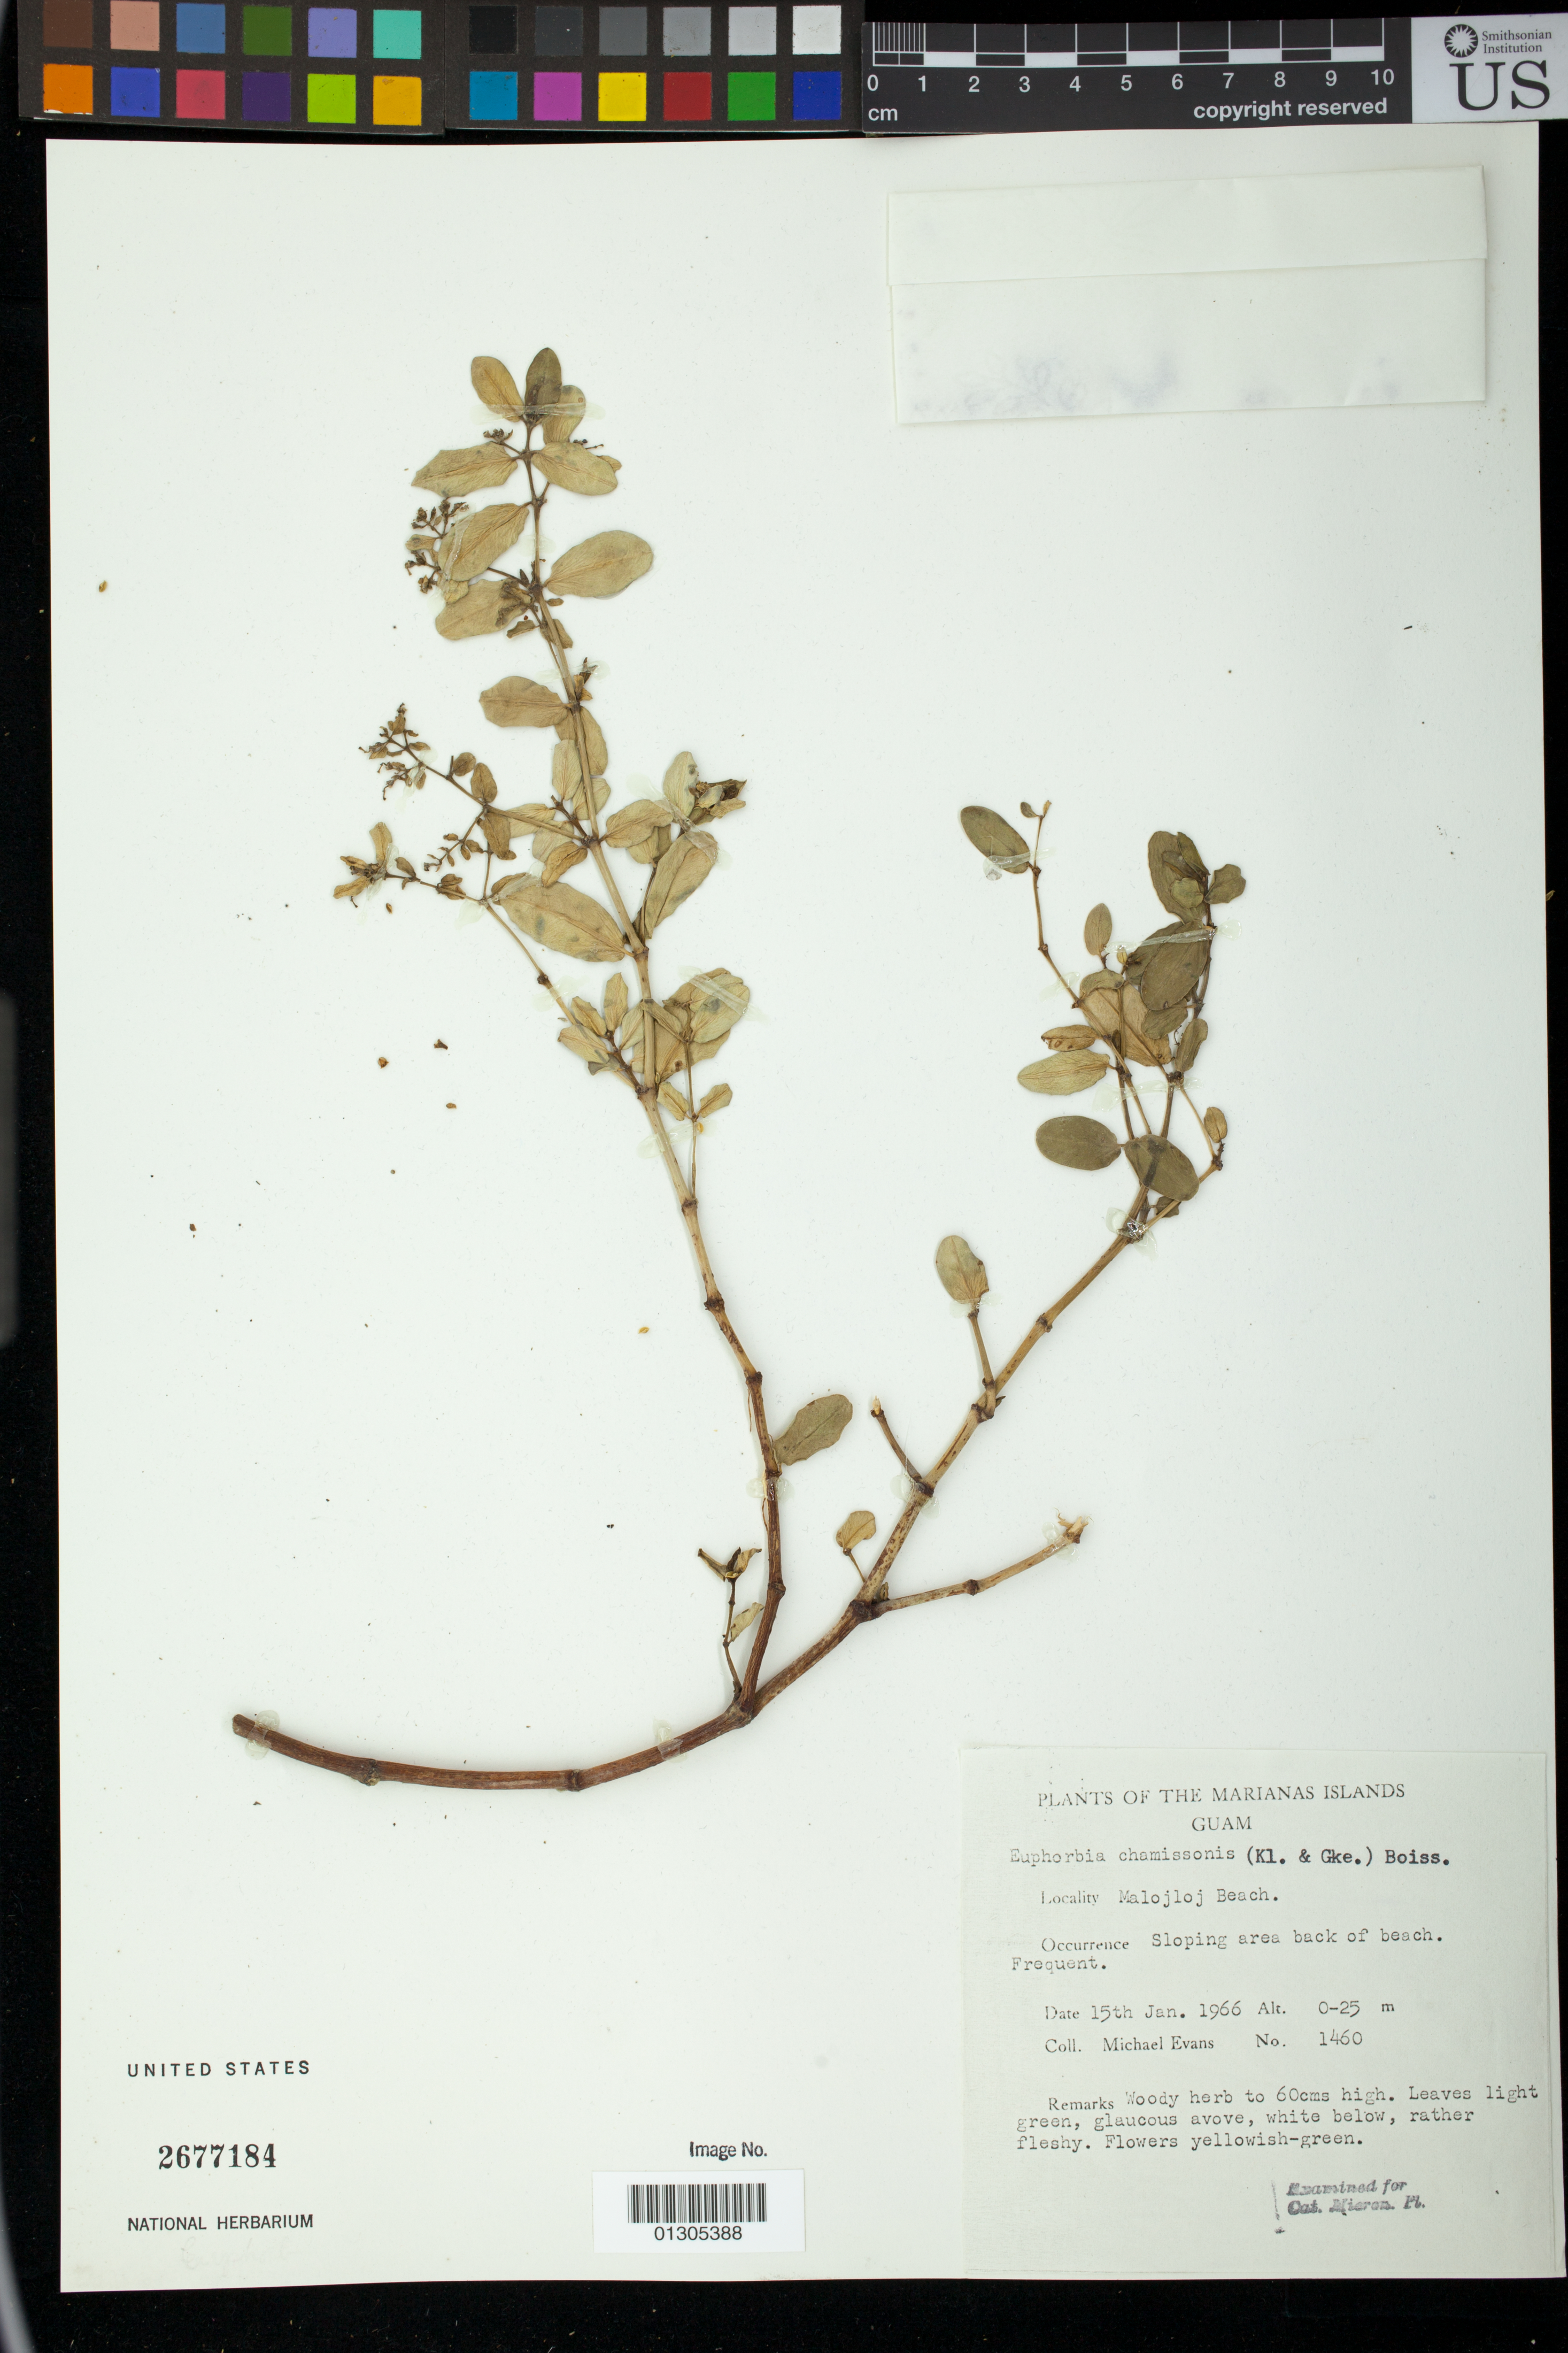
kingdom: Plantae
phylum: Tracheophyta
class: Magnoliopsida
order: Malpighiales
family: Euphorbiaceae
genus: Euphorbia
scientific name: Euphorbia chamissonis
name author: (Klotzsch ex Klotzsch & Garcke) Boiss.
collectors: M. Evans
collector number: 1460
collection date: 1966-01-15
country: Guam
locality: Malojloj Beach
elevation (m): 0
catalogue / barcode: US 2677184